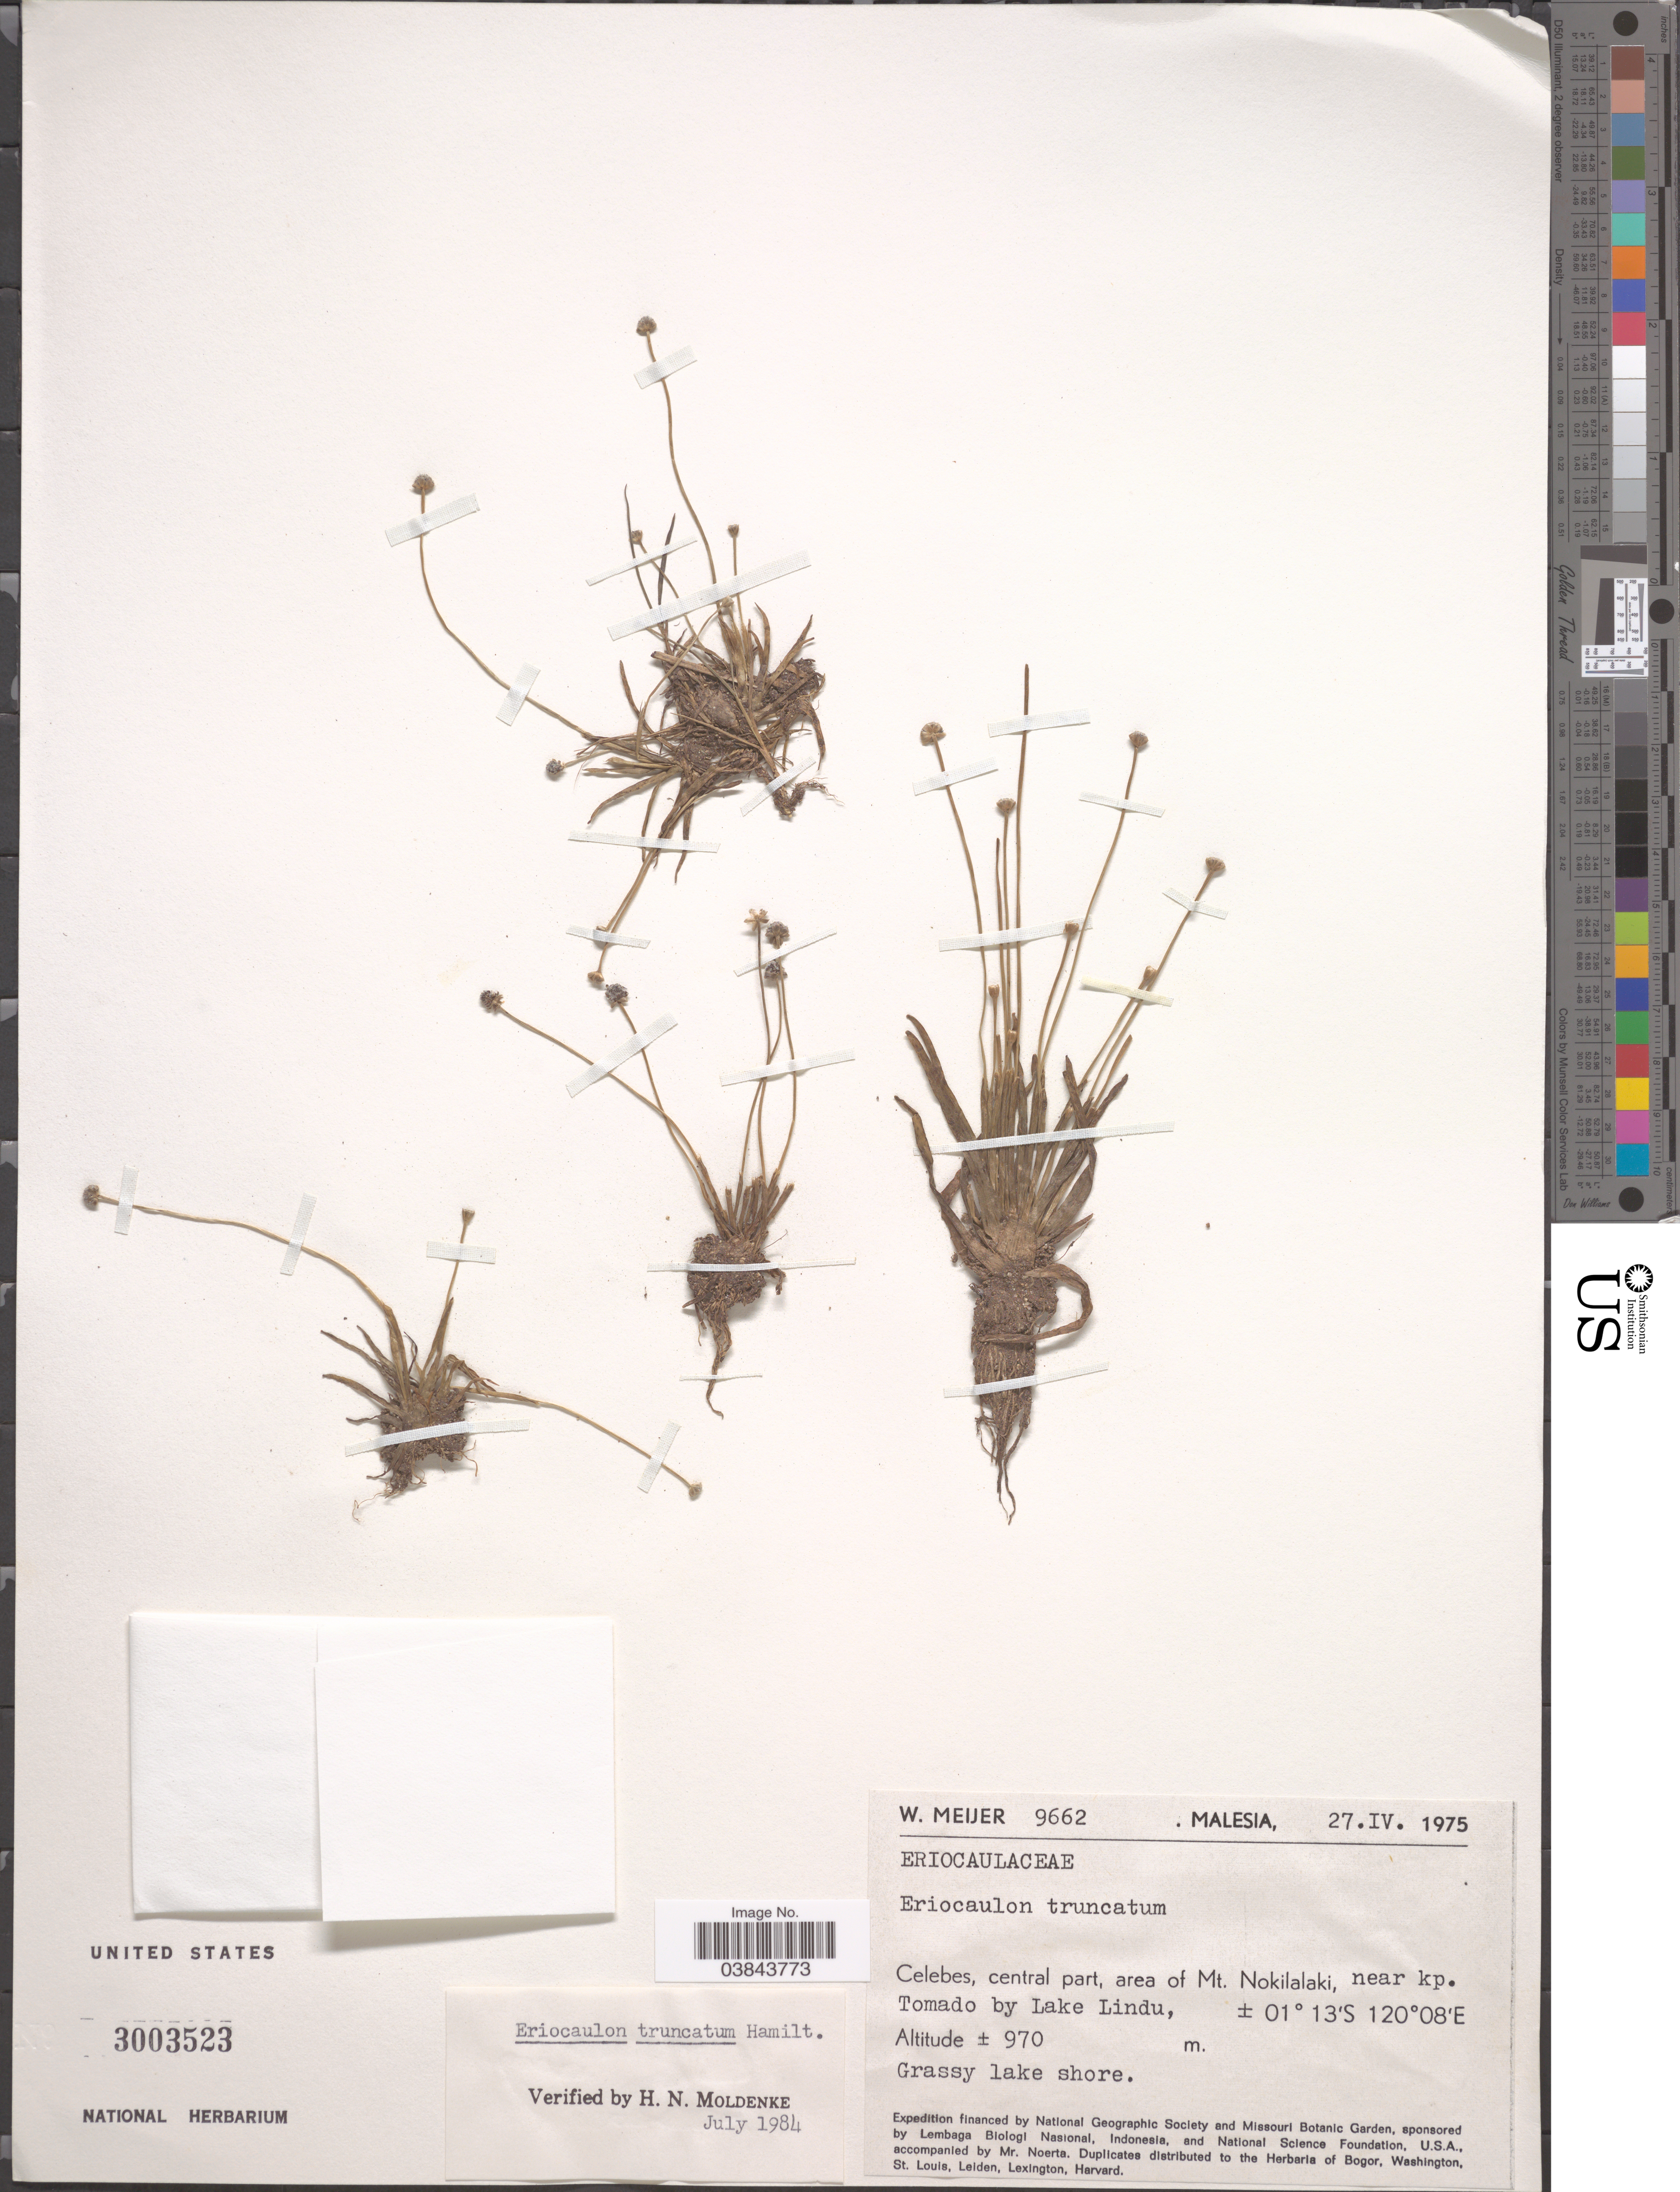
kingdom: Plantae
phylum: Tracheophyta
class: Liliopsida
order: Poales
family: Eriocaulaceae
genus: Eriocaulon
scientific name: Eriocaulon truncatum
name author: Buch.-Ham. ex Mart.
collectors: W. Meijer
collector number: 9662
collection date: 1975-04-27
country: Malaysia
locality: Malesia. Celebes, central part, area of Mt. Nokilalaki, near kp. Tomado by Lake Lindu. Grassy lake shore.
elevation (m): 970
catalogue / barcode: US 3003523